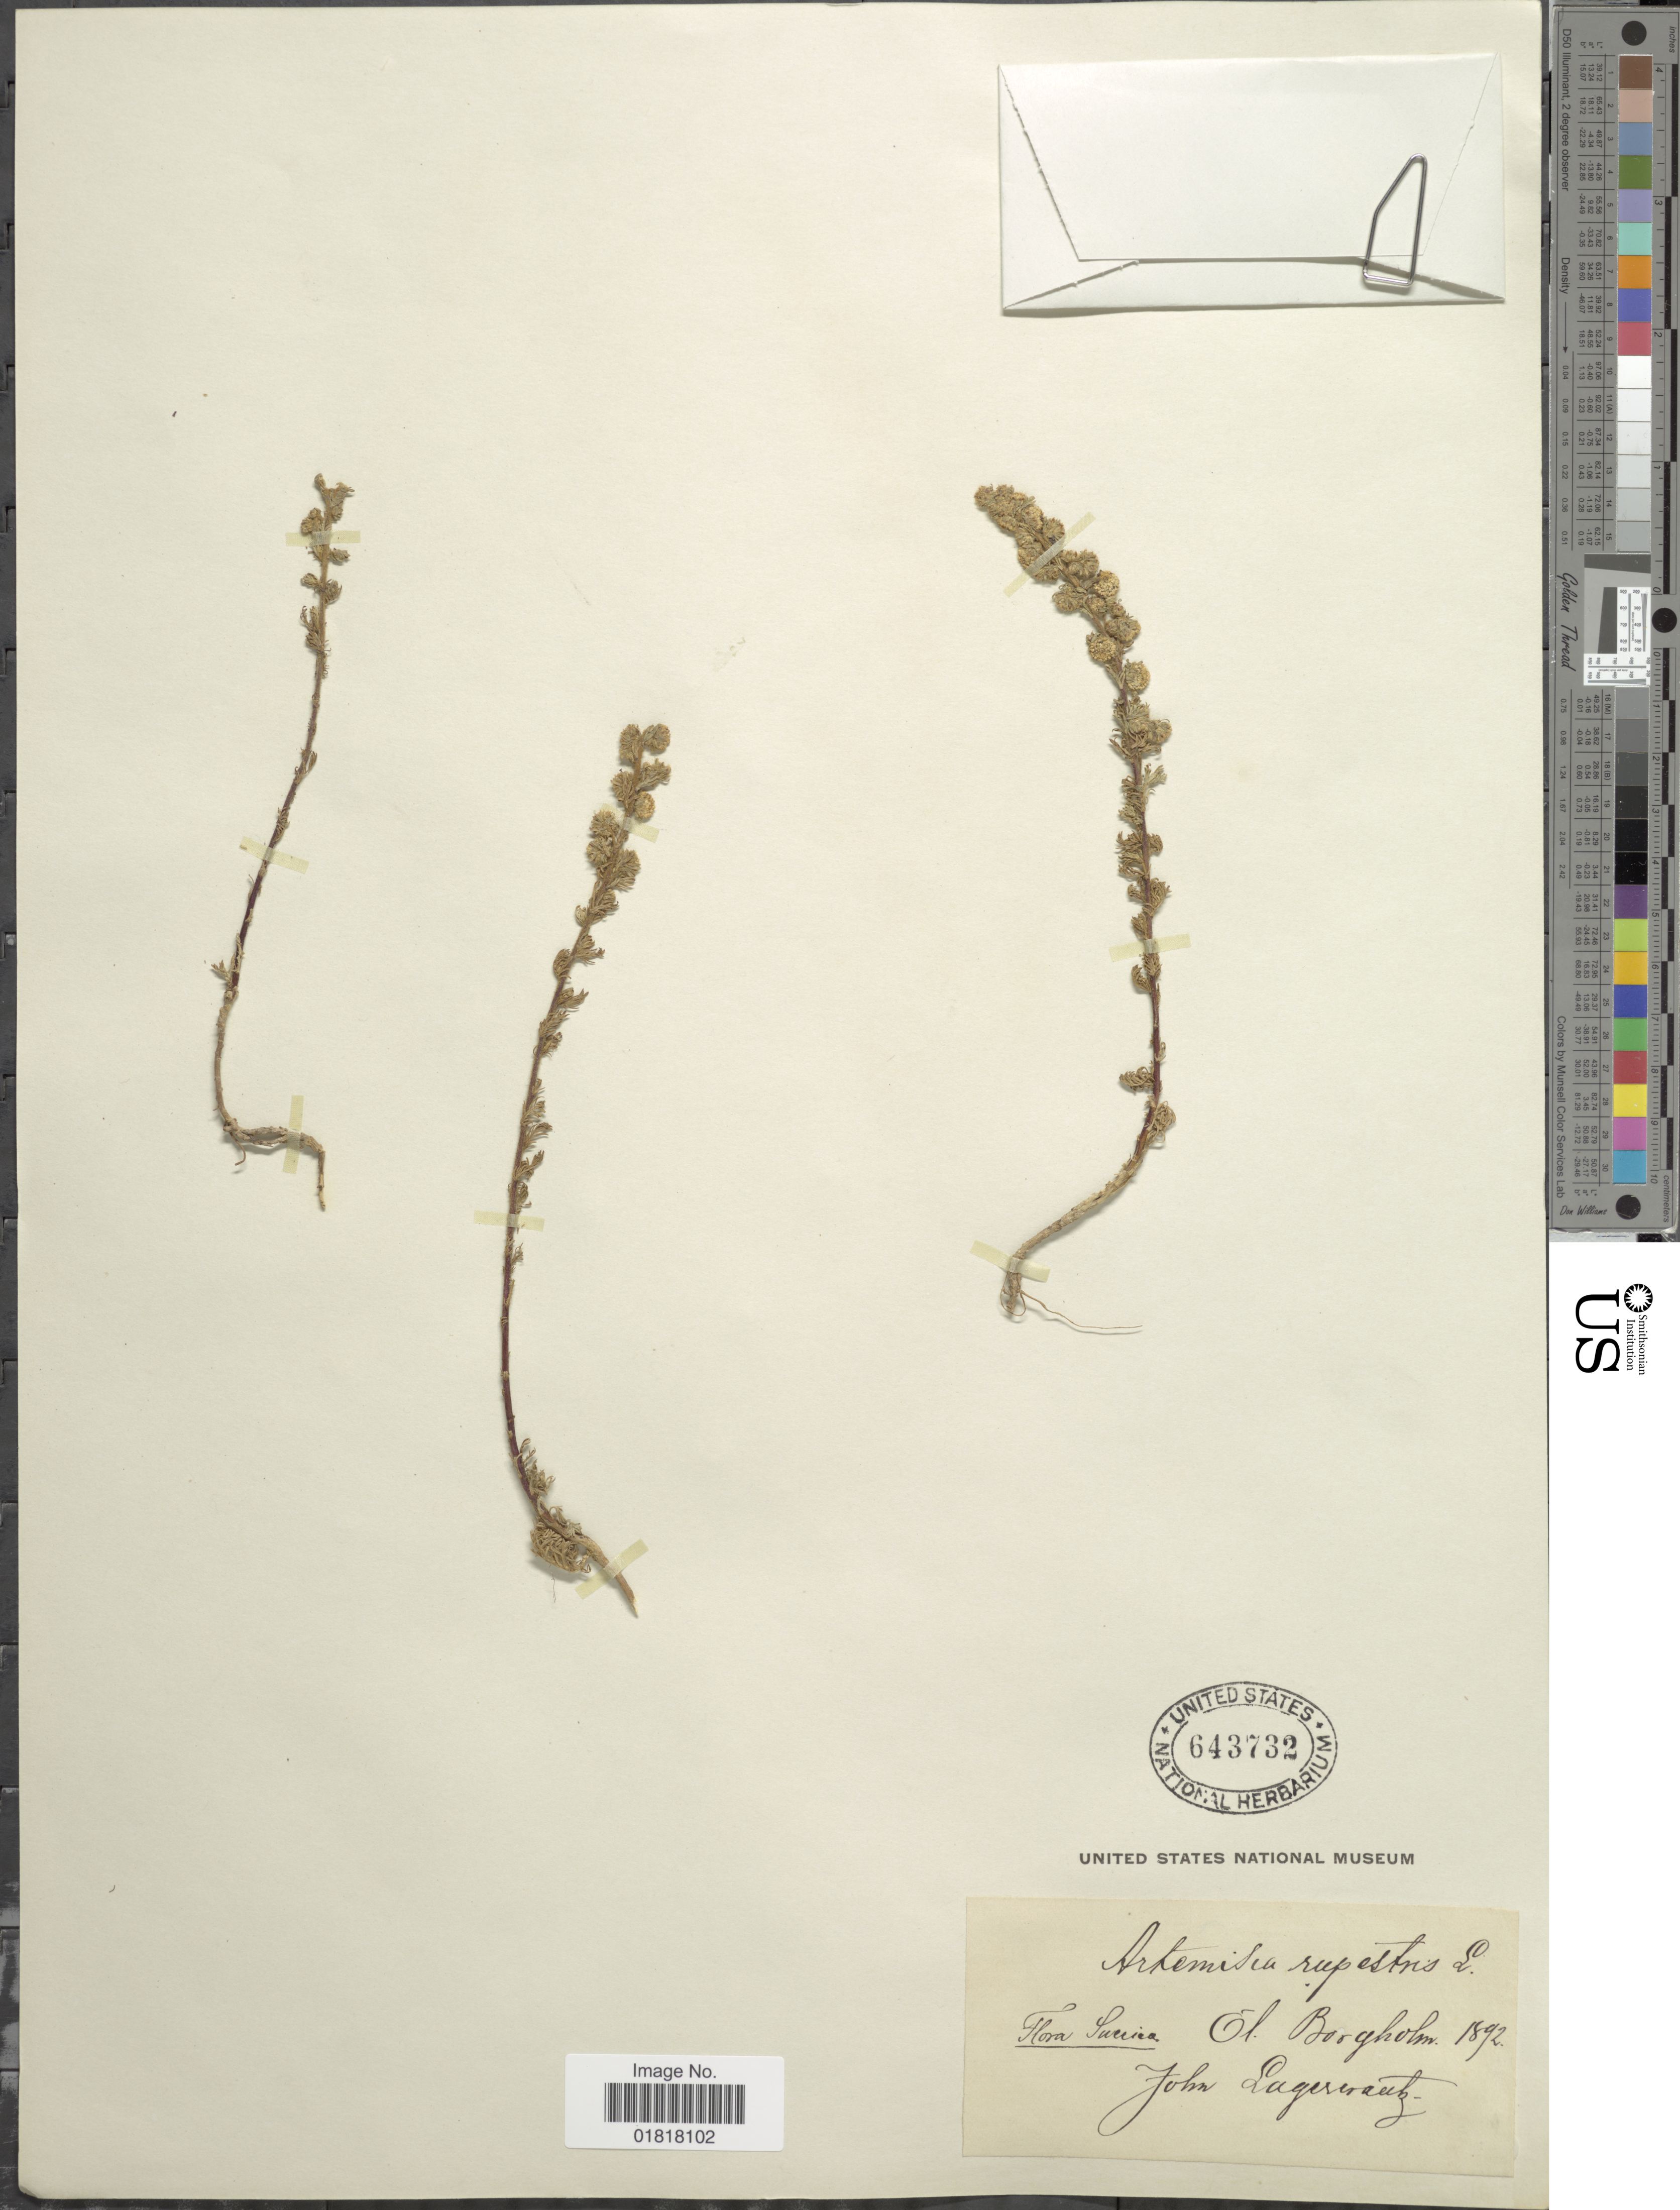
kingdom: Plantae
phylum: Tracheophyta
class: Magnoliopsida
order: Asterales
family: Asteraceae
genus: Artemisia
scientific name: Artemisia rupestris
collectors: J. Lagercrantz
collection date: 1892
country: Sweden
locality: El Borgholm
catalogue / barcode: US 643732